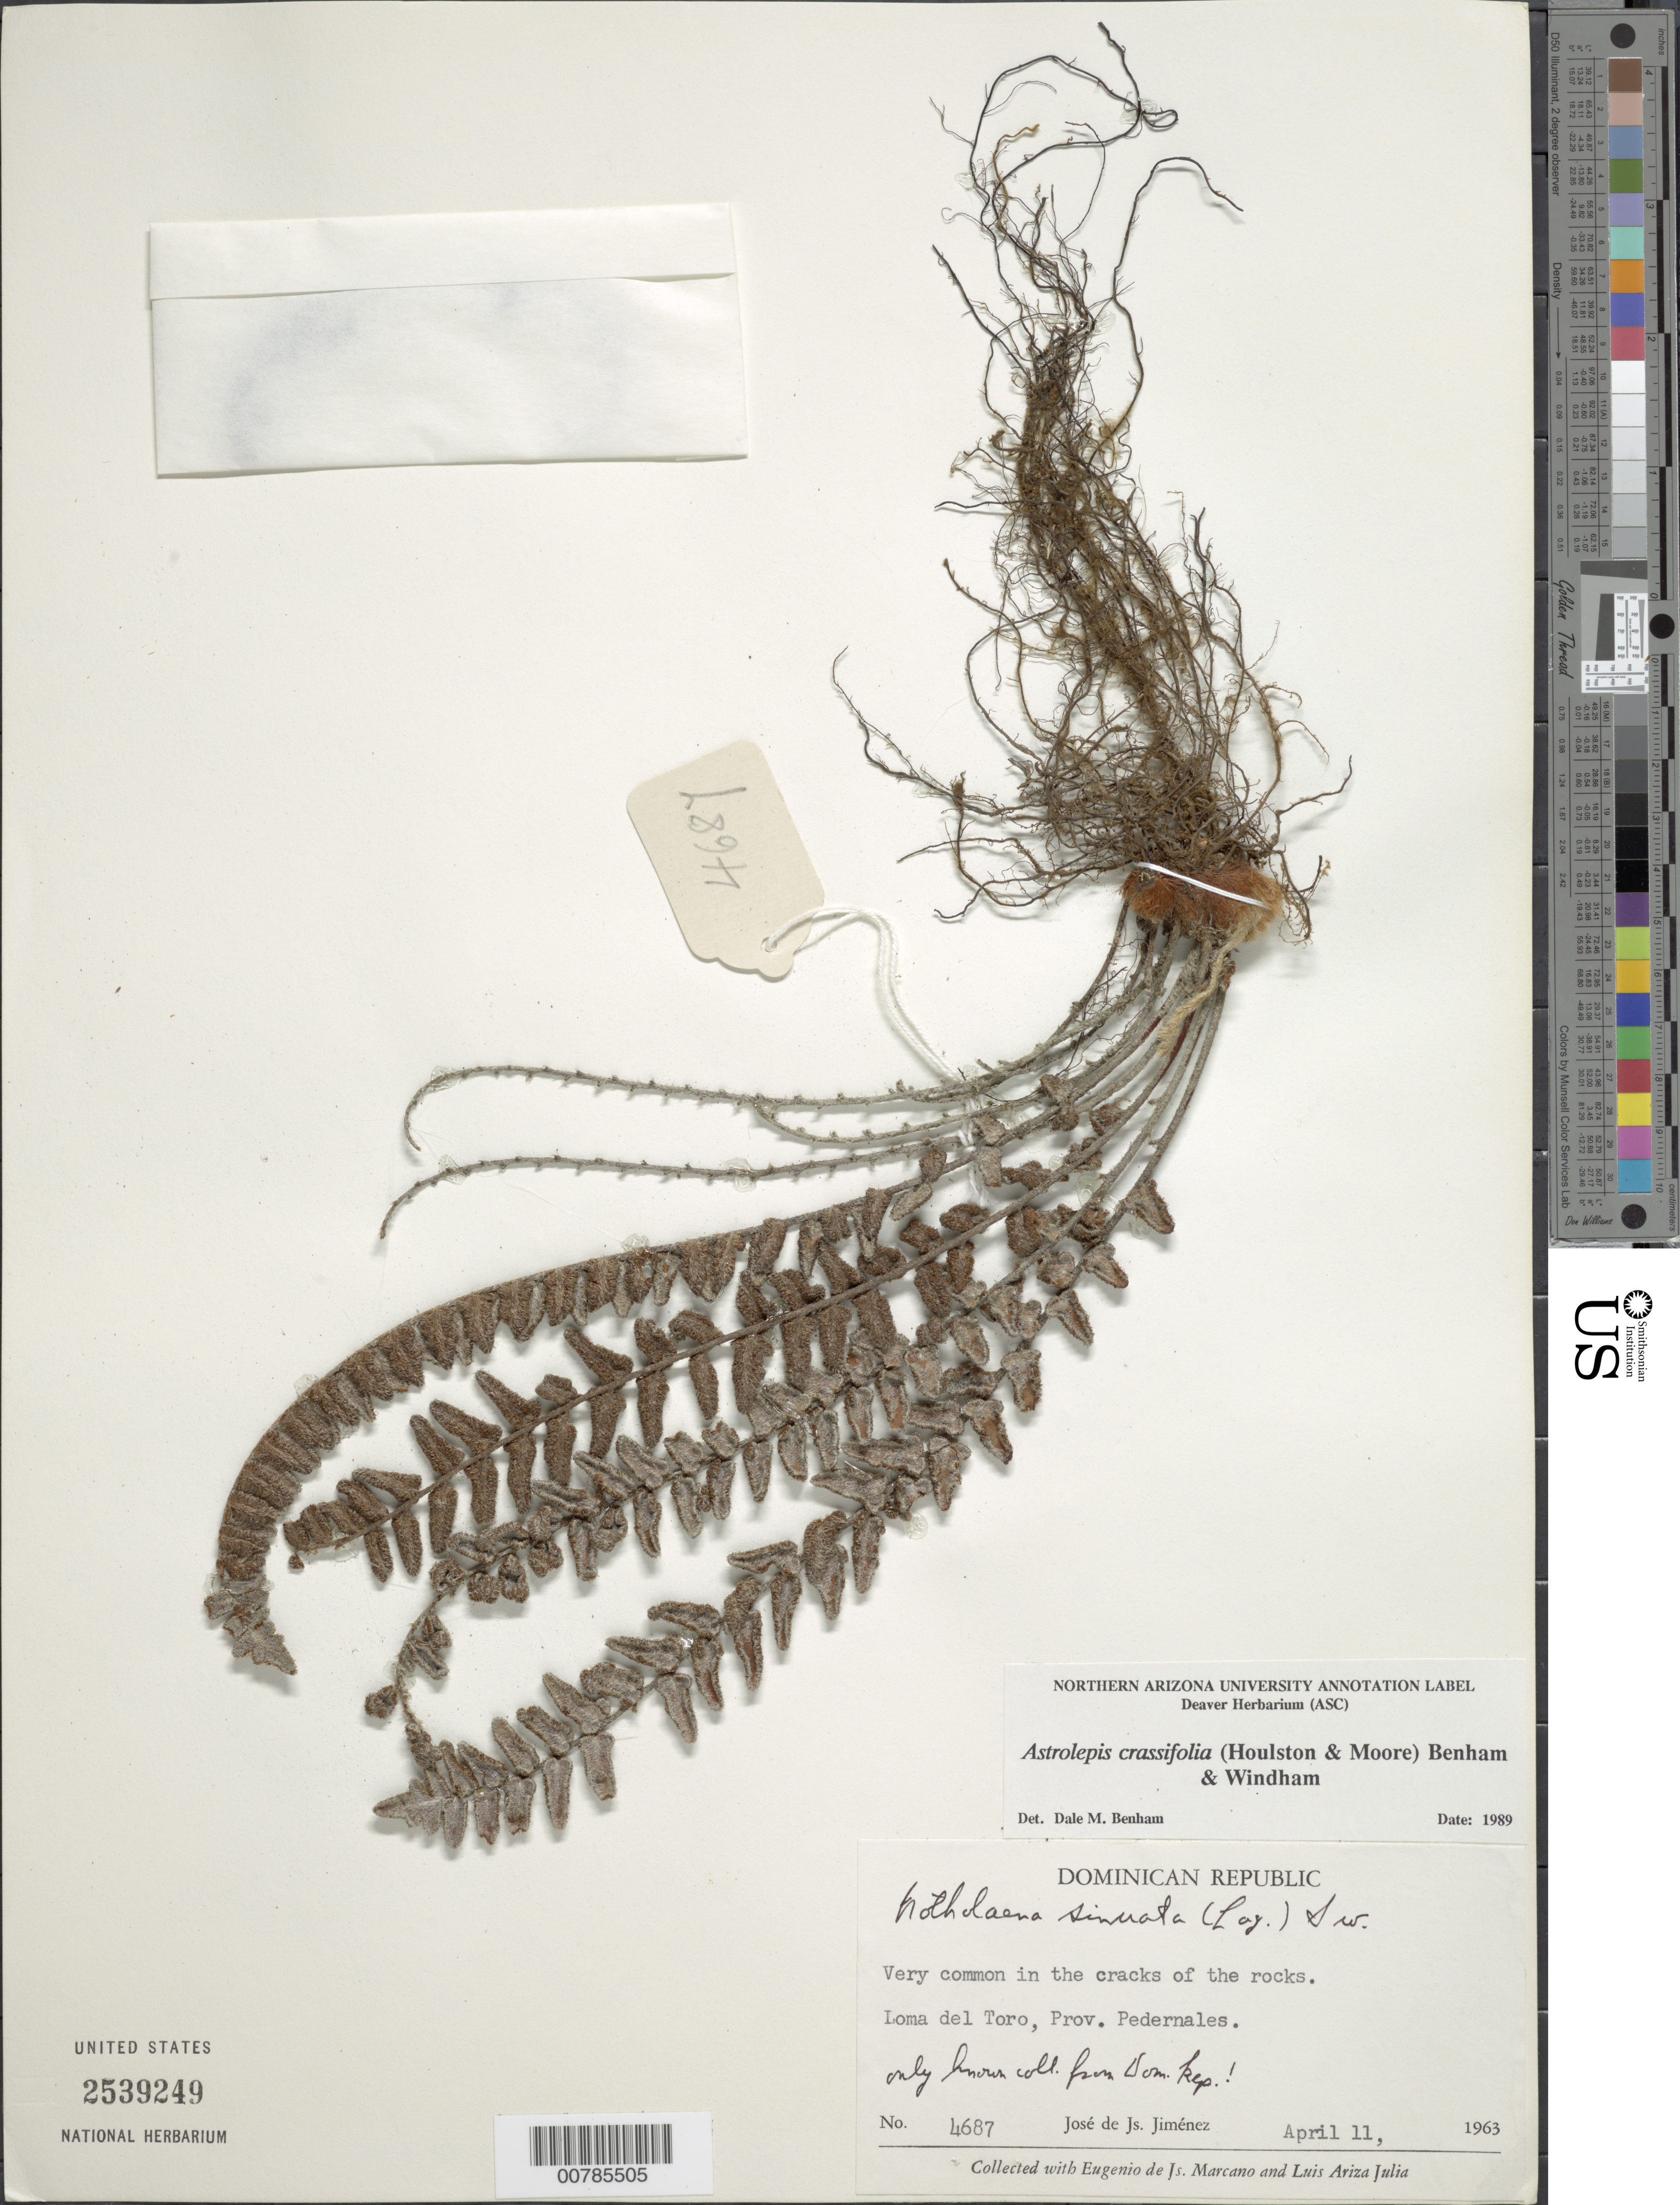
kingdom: Plantae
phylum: Tracheophyta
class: Polypodiopsida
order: Polypodiales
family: Pteridaceae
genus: Astrolepis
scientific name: Astrolepis crassifolia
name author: (Houlston & T. Moore) D.M. Benham & Windham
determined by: Benham, D. M.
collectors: J. J. Jiménez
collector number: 4687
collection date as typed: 11 Apr 1963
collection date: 1963-04-11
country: Dominican Republic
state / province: Pedernales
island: Hispaniola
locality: Loma del Toro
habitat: In the cracks of the rocks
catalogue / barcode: US 2539249